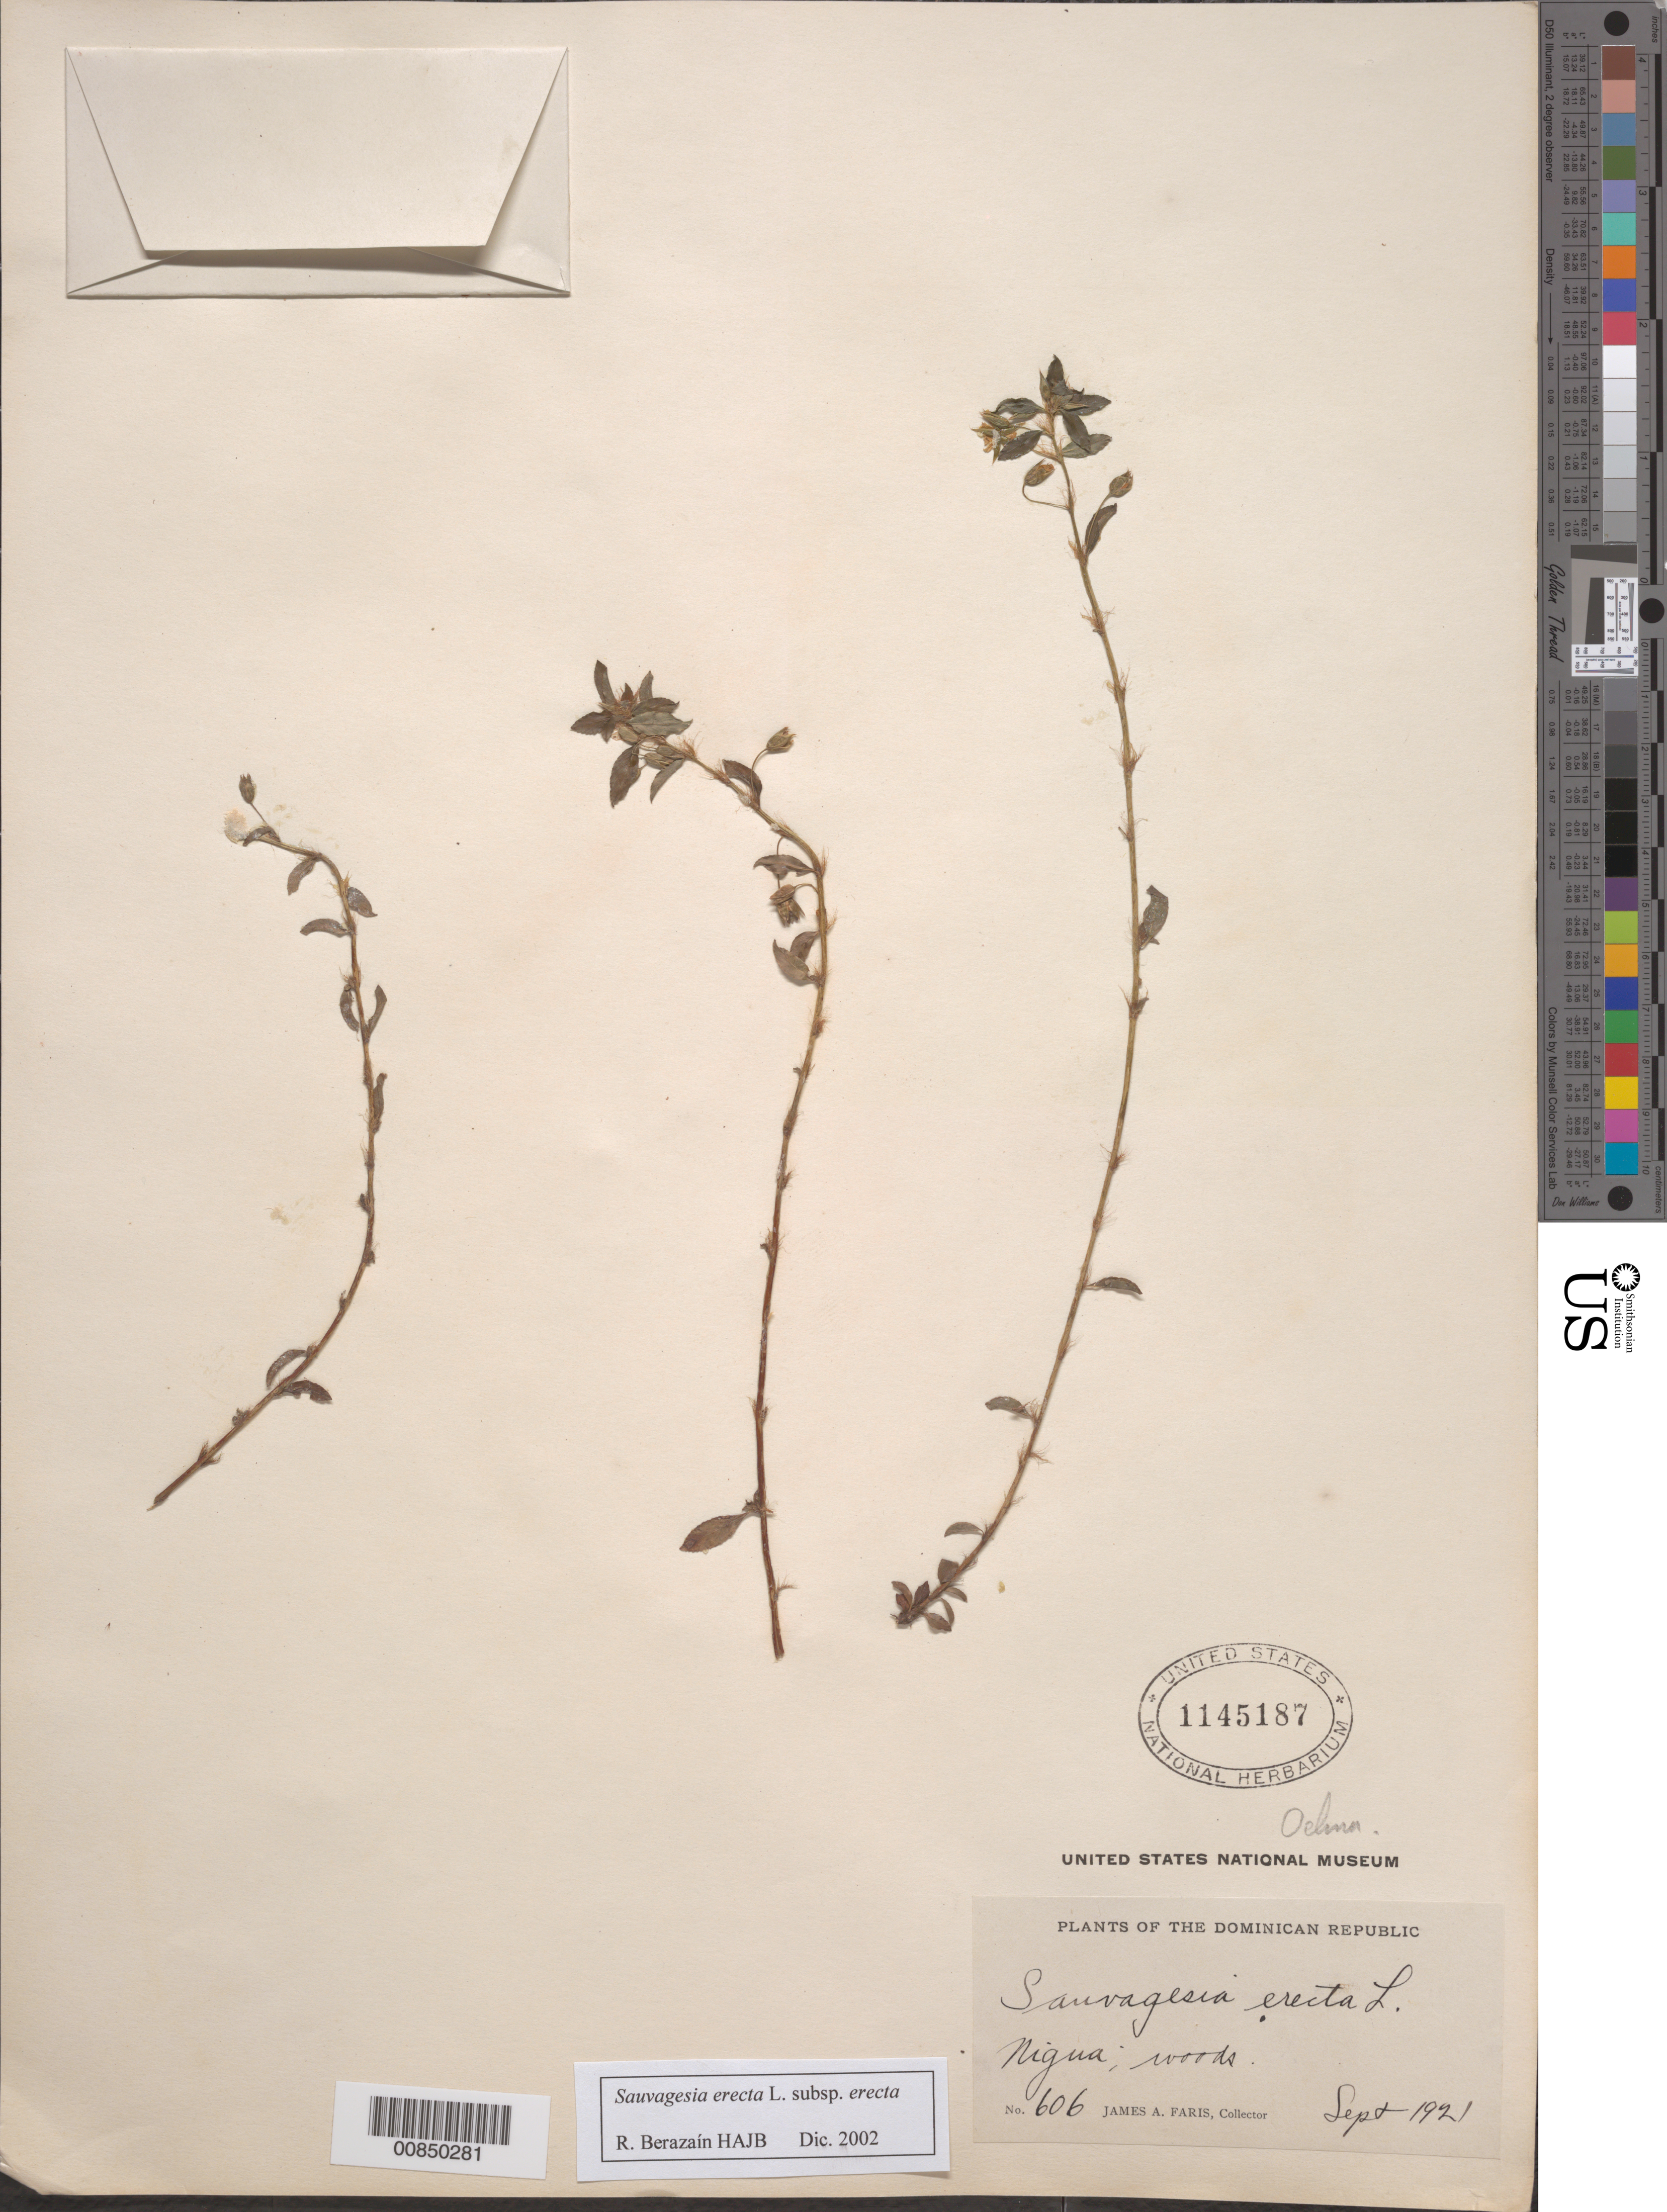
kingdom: Plantae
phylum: Tracheophyta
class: Magnoliopsida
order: Malpighiales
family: Ochnaceae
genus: Sauvagesia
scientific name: Sauvagesia erecta subsp. erecta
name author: L.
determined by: Berazaín, R.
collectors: J. Faris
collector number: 606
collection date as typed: Sep 1921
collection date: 1921-09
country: Dominican Republic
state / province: San Cristóbal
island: Hispaniola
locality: Nigua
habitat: Woods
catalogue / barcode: US 1145187